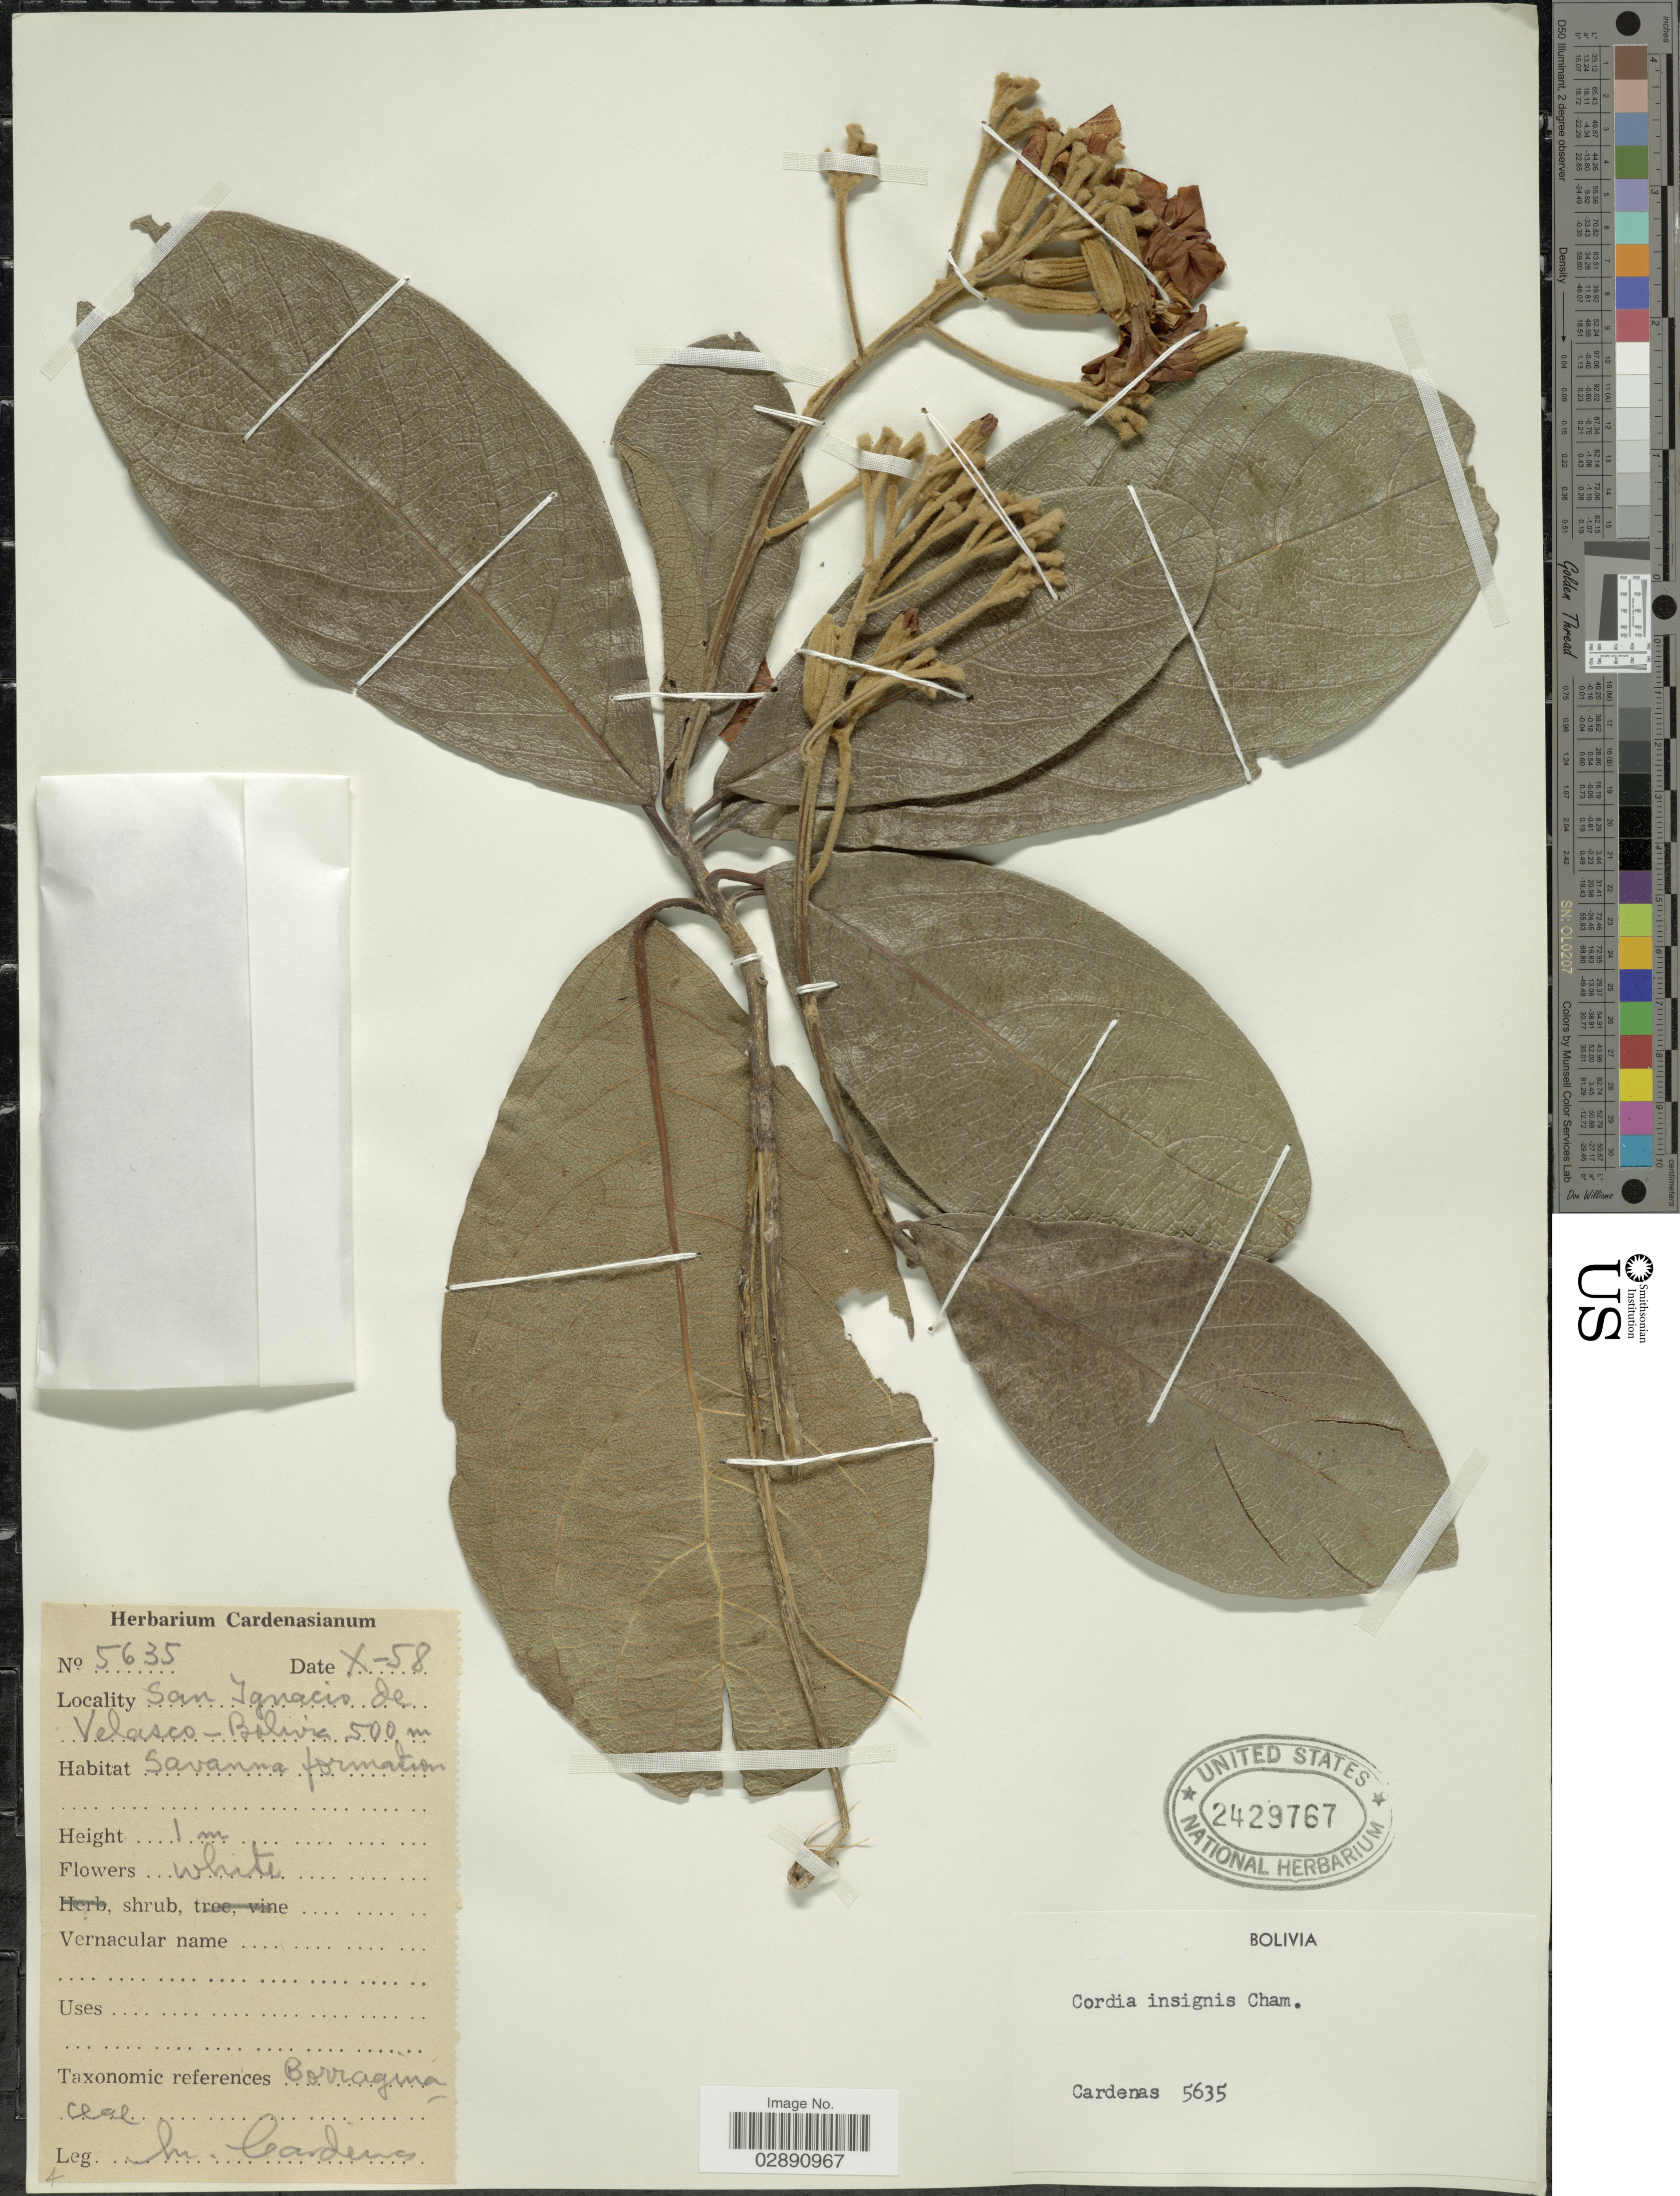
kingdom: Plantae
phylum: Tracheophyta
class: Magnoliopsida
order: Boraginales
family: Cordiaceae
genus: Cordia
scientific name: Cordia insignis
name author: Cham.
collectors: M. Cárdenas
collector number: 5635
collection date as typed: Transcribed d/m/y: /10/58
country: Bolivia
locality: San Ignacio de Velasco.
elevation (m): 500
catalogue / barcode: US 2429767